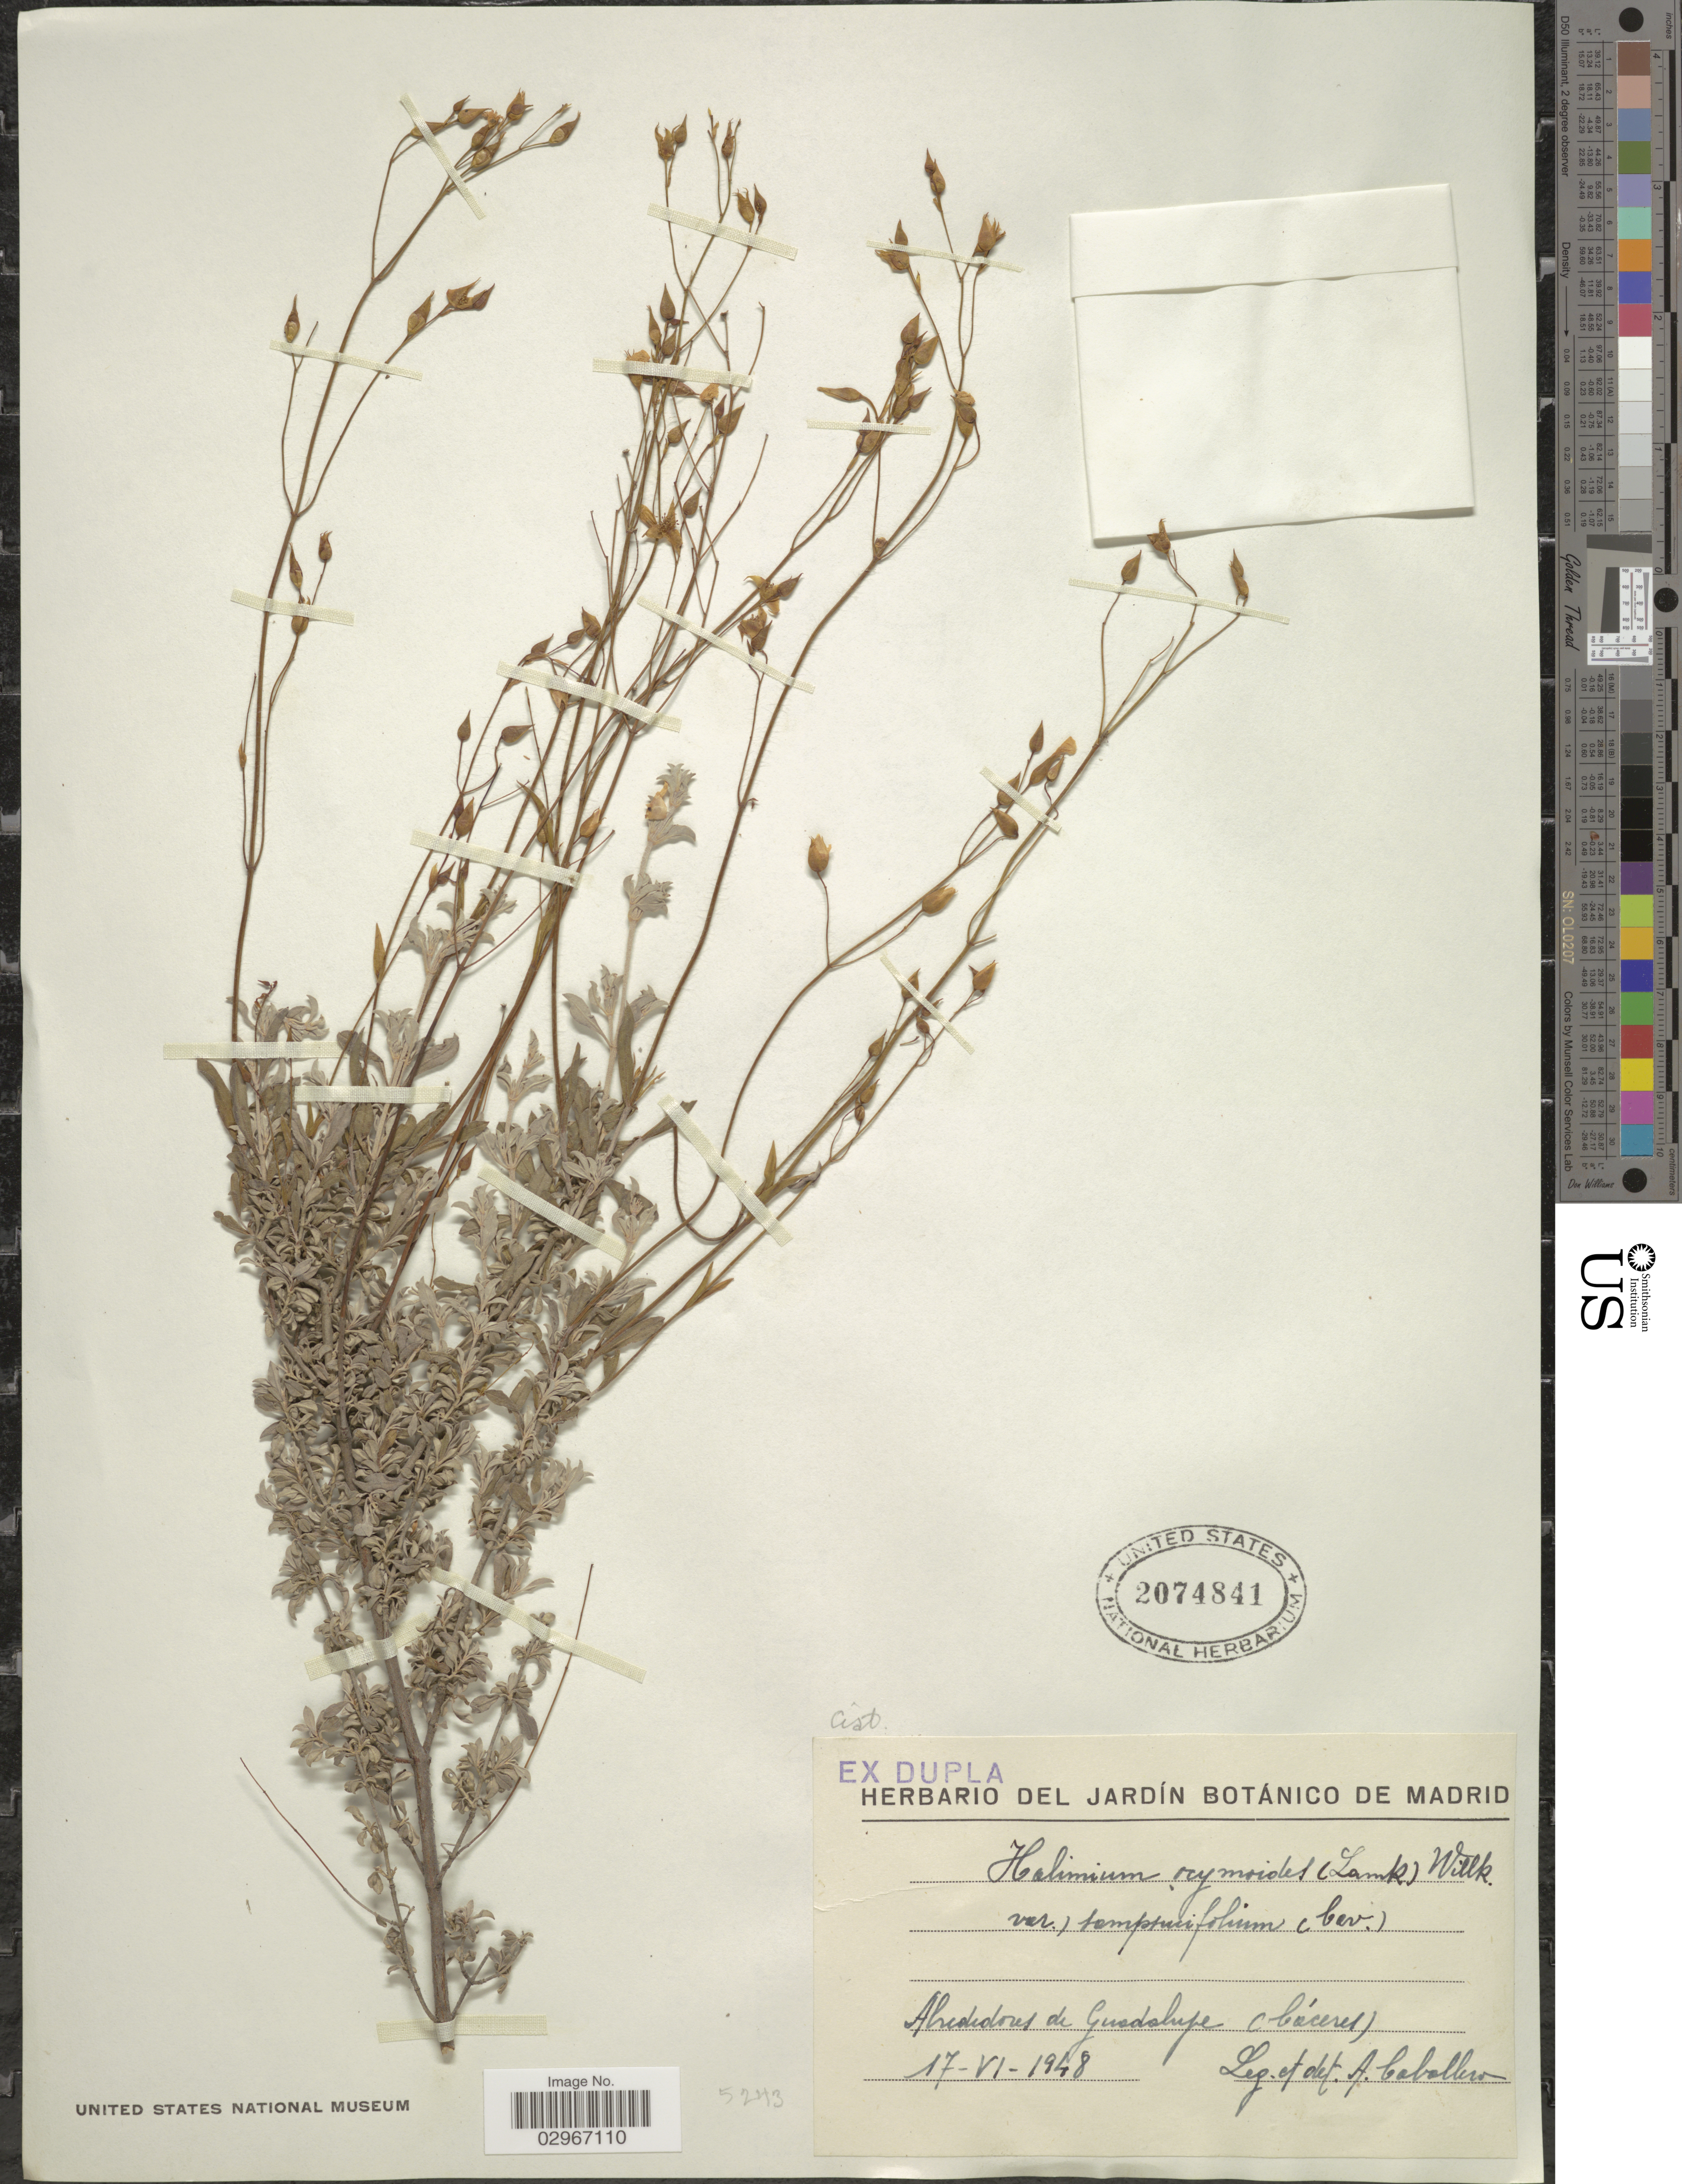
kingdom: Plantae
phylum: Tracheophyta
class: Magnoliopsida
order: Malvales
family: Cistaceae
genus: Helianthemum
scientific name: Helianthemum ocymoides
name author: (Lam.) Pers.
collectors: A. Caballero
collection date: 1948-06-17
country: Spain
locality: Alrededores de Guadalupe (Cáceres).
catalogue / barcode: US 2074841